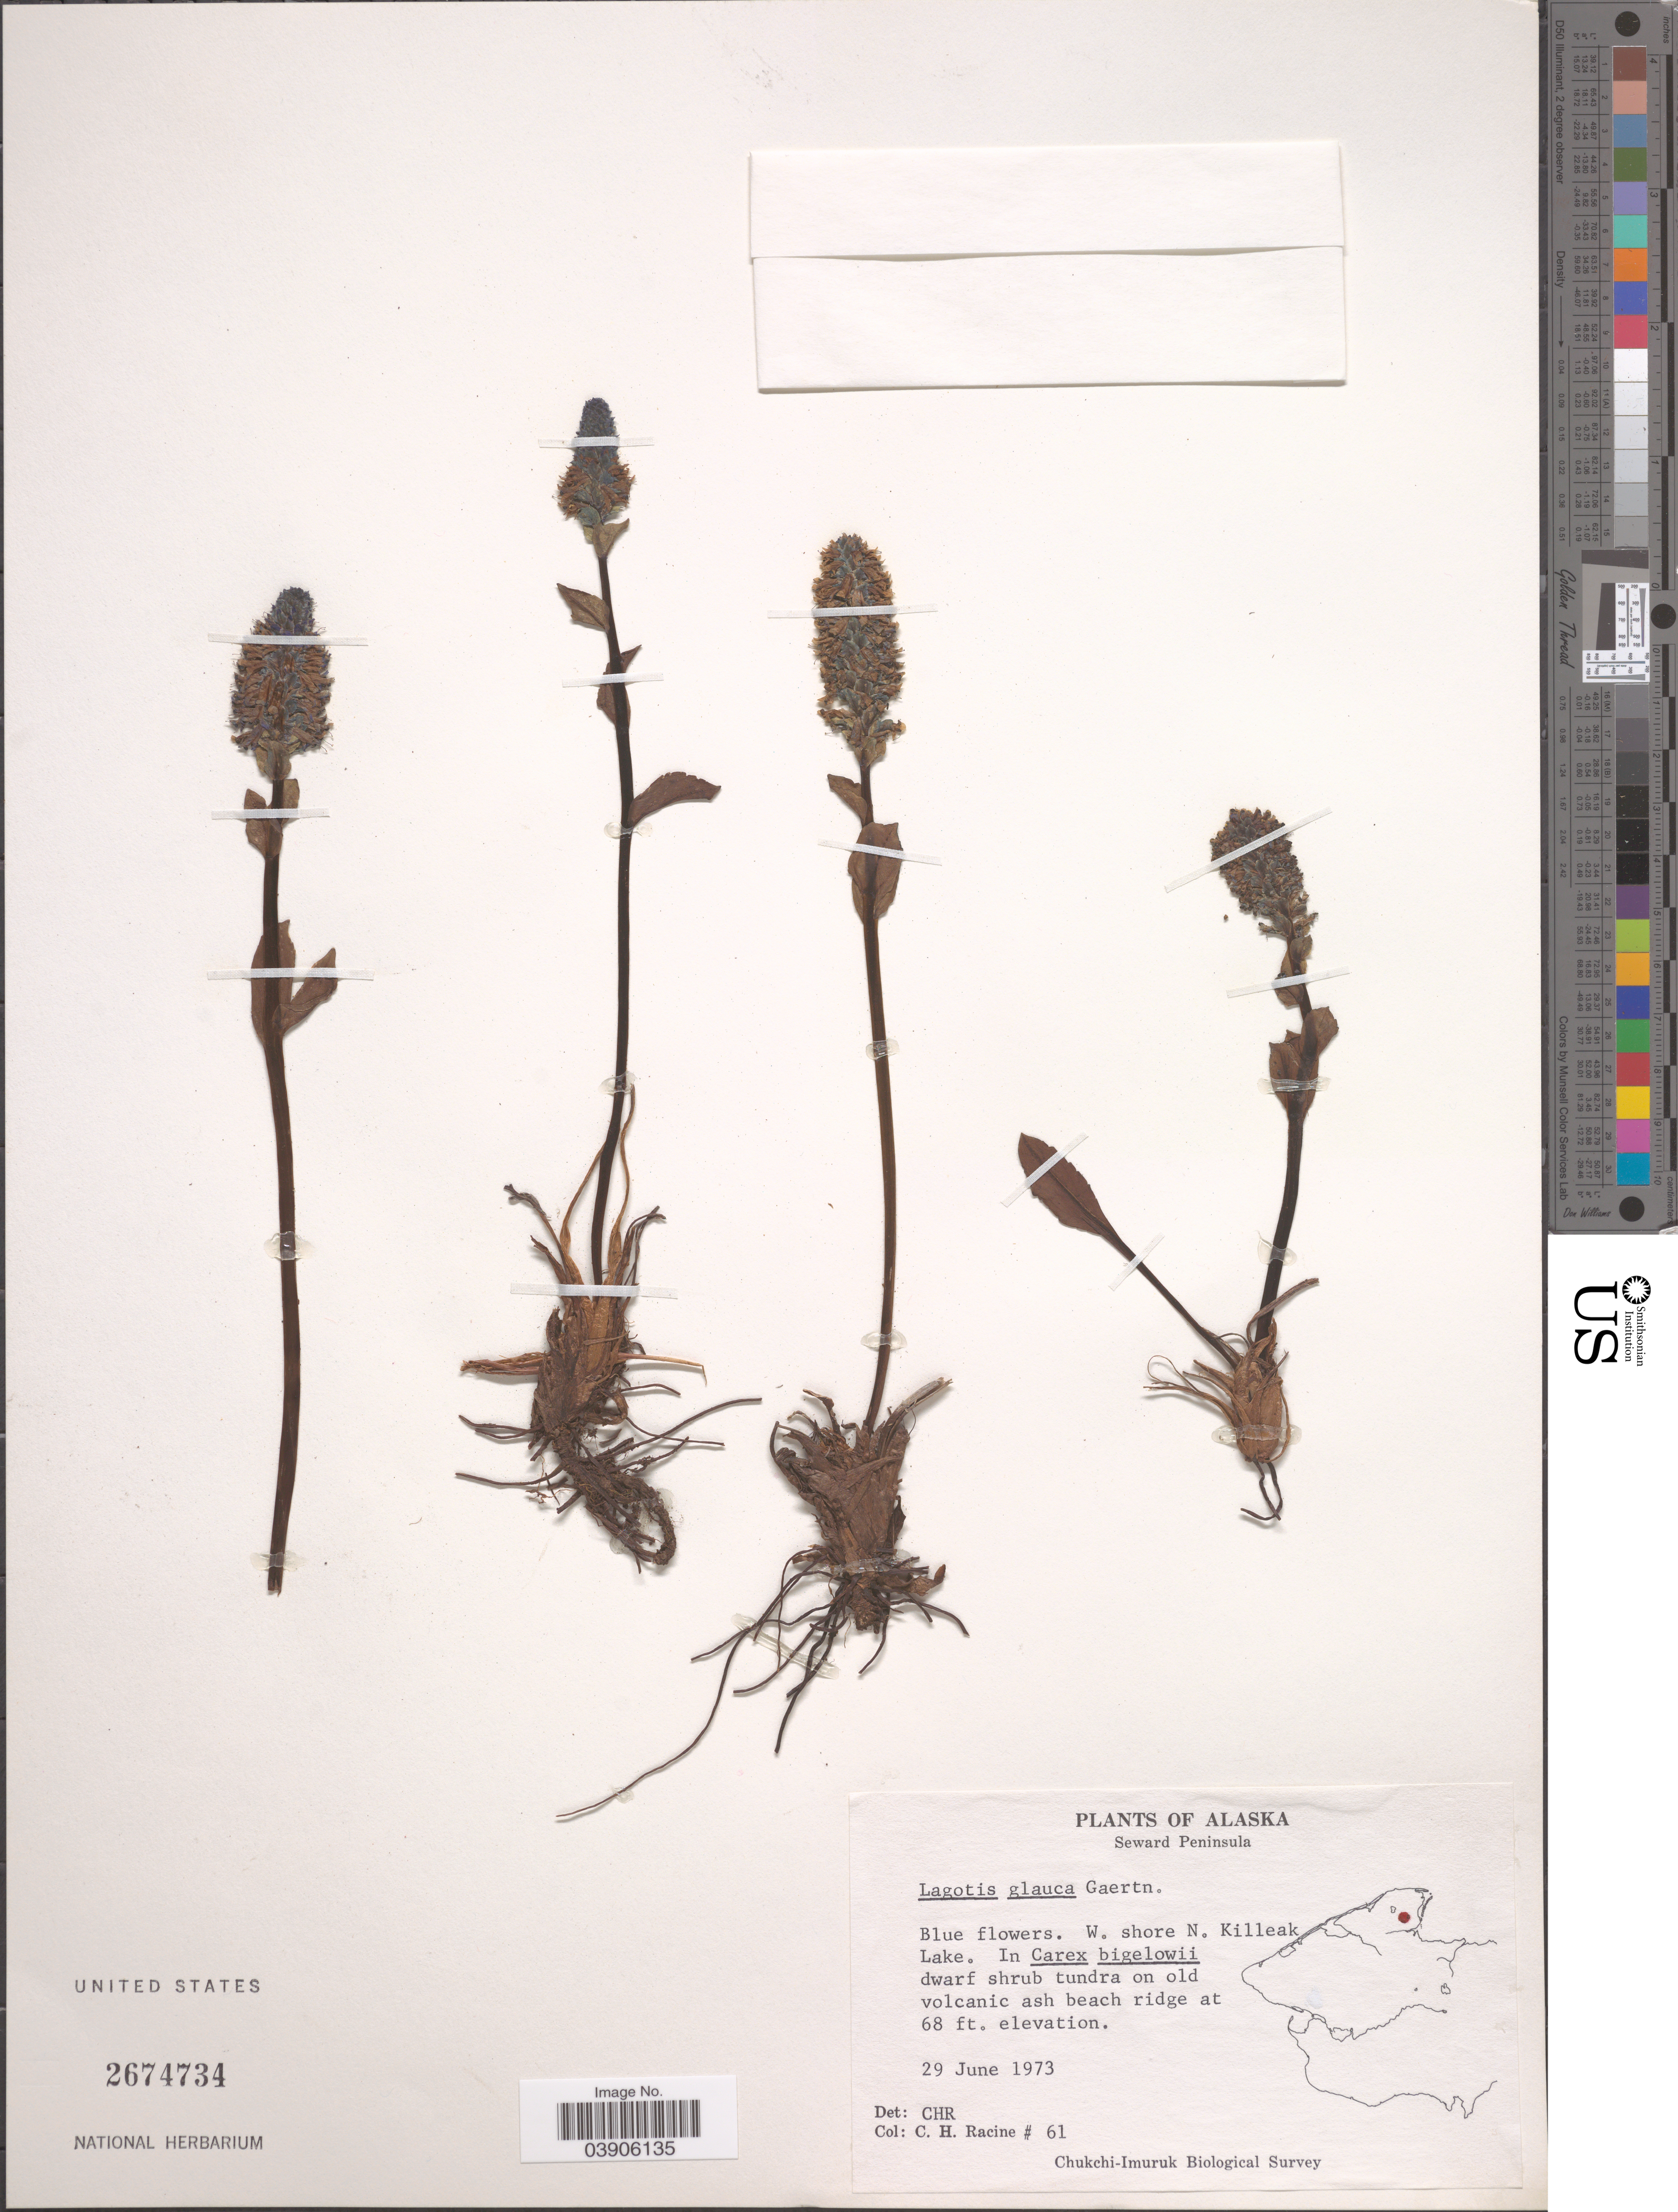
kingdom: Plantae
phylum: Tracheophyta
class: Magnoliopsida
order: Lamiales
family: Plantaginaceae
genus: Lagotis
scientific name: Lagotis glauca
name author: Gaertn.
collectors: C. Racine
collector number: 61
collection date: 1973-06-29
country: United States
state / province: Alaska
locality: Seward Peninsula. W. shore of N. Killeak Lake.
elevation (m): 21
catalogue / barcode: US 2674734